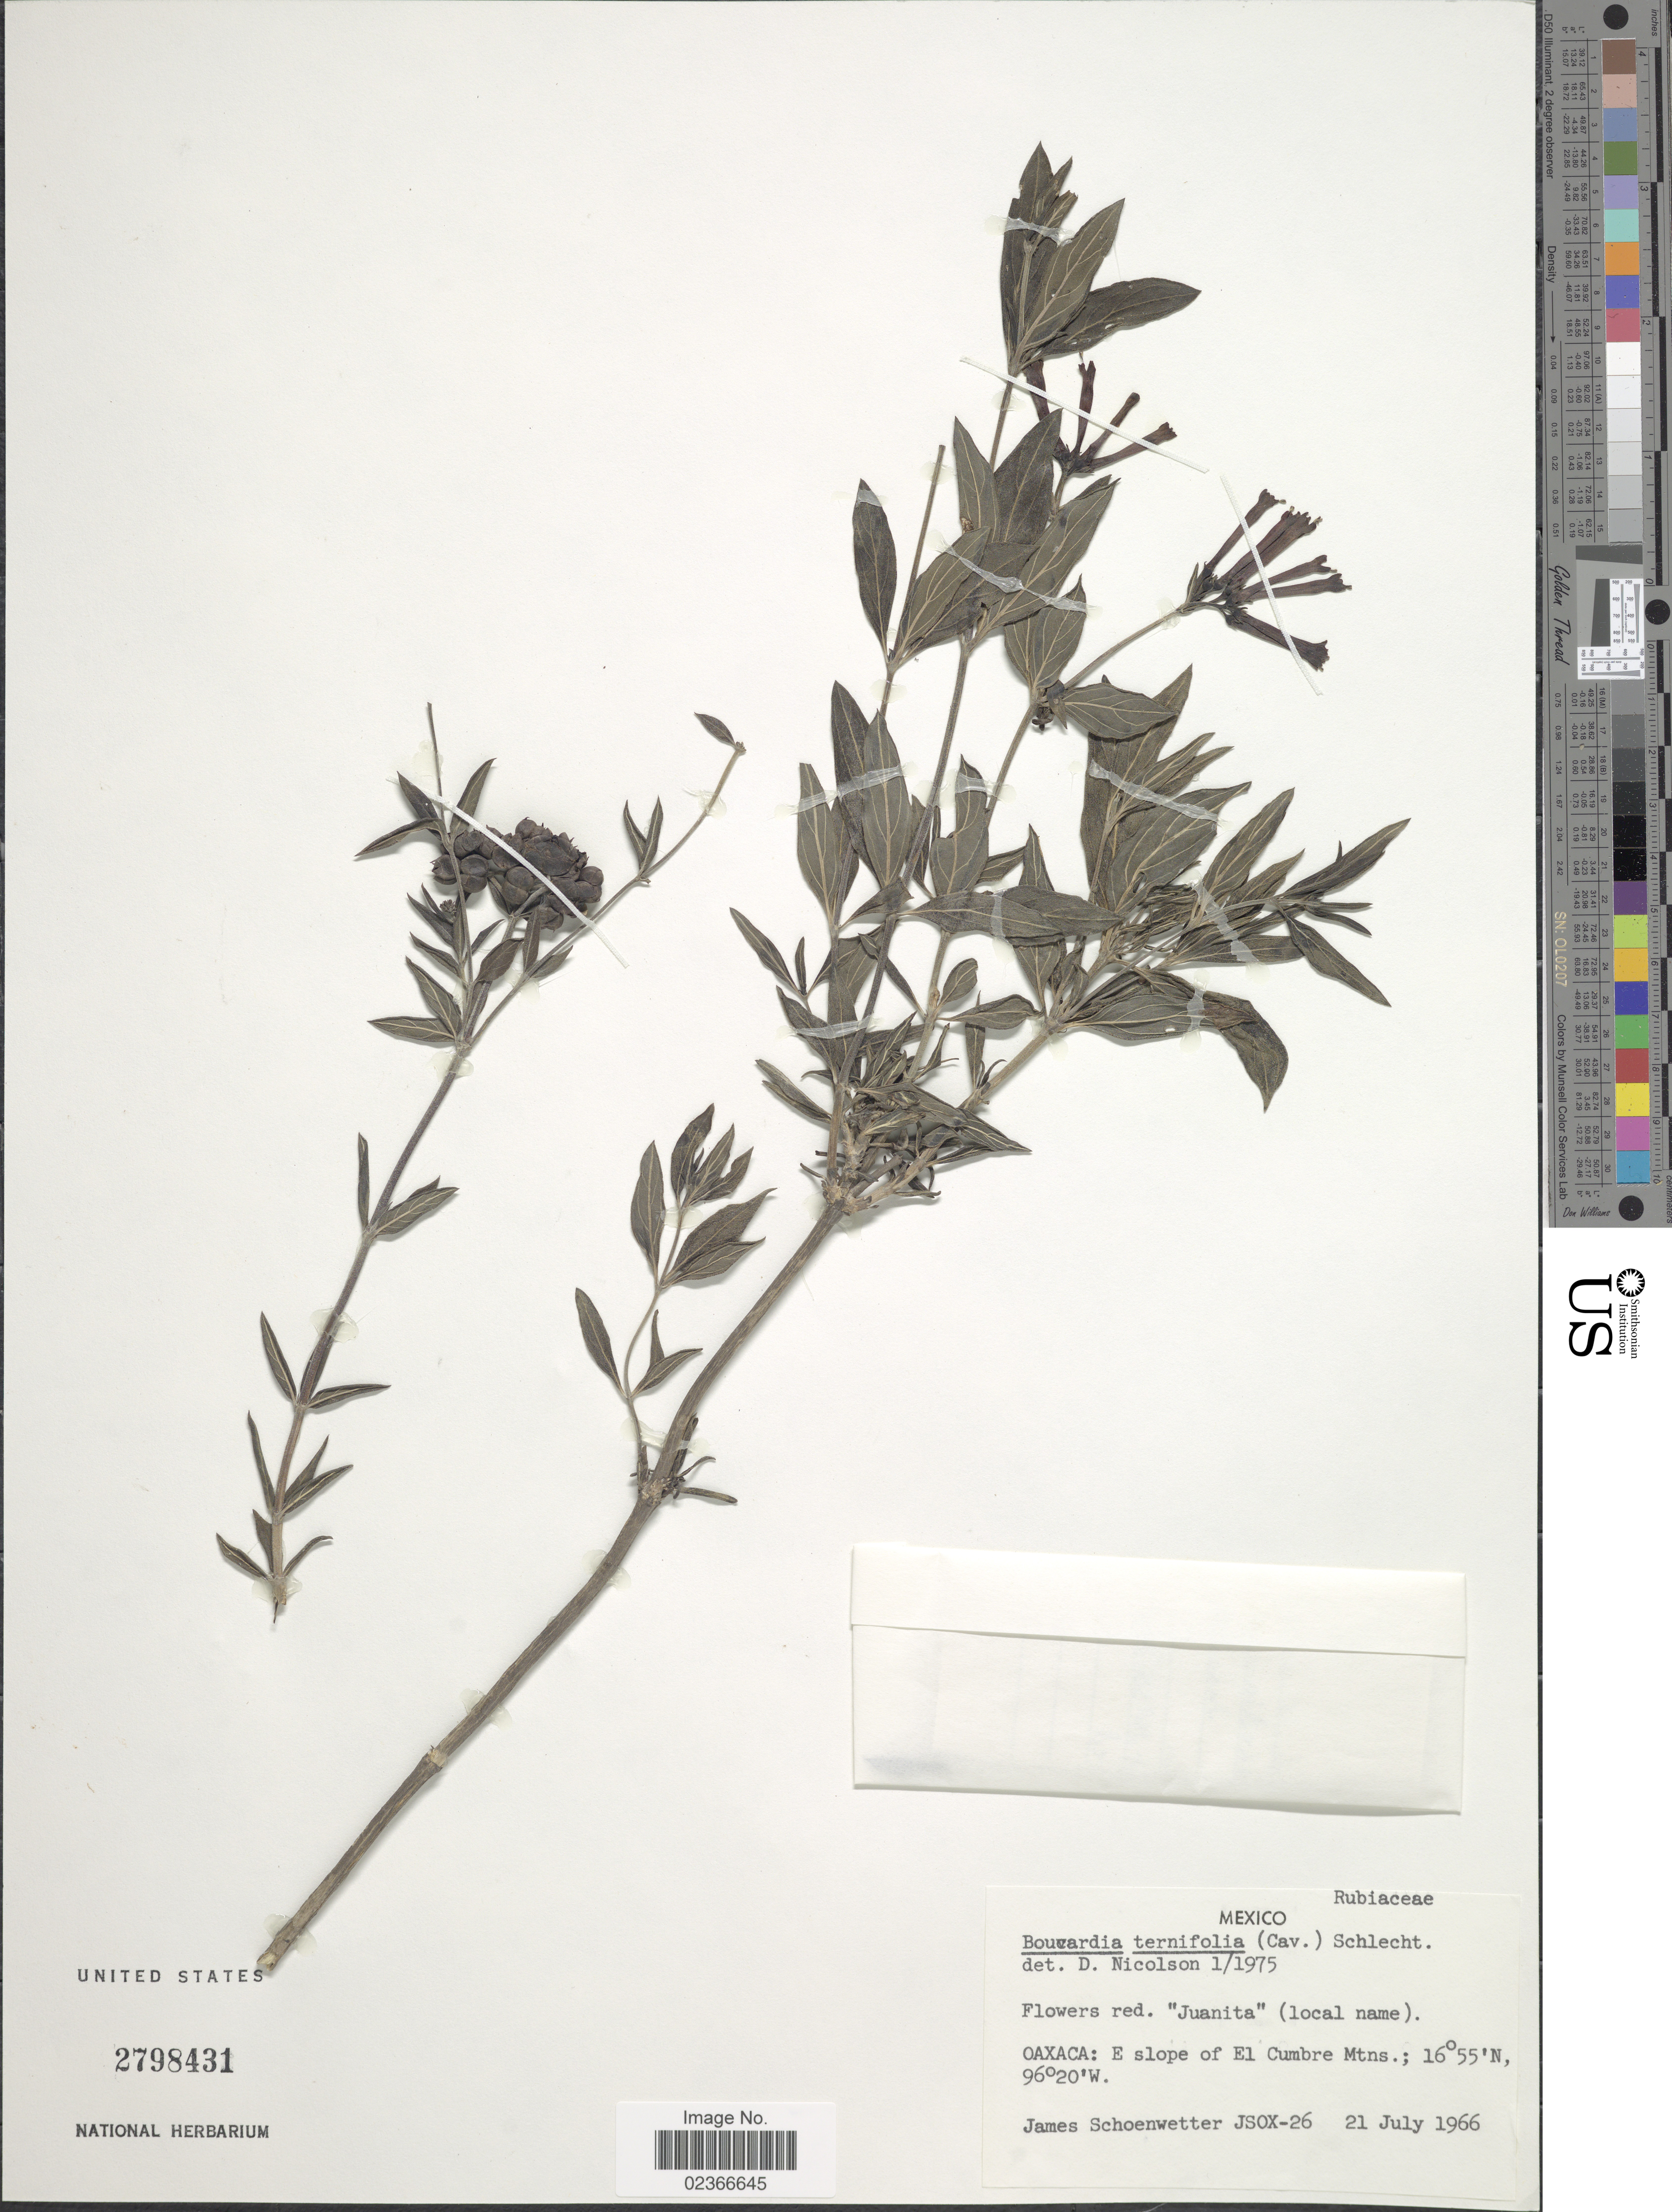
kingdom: Plantae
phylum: Tracheophyta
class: Magnoliopsida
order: Gentianales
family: Rubiaceae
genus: Bouvardia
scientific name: Bouvardia ternifolia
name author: (Cav.) Schltdl.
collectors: J. Schoenwetter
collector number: JSOX-26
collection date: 1966-07-21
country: Mexico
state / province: Oaxaca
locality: E slope of El Cumbre Mtns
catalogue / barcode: US 2798431